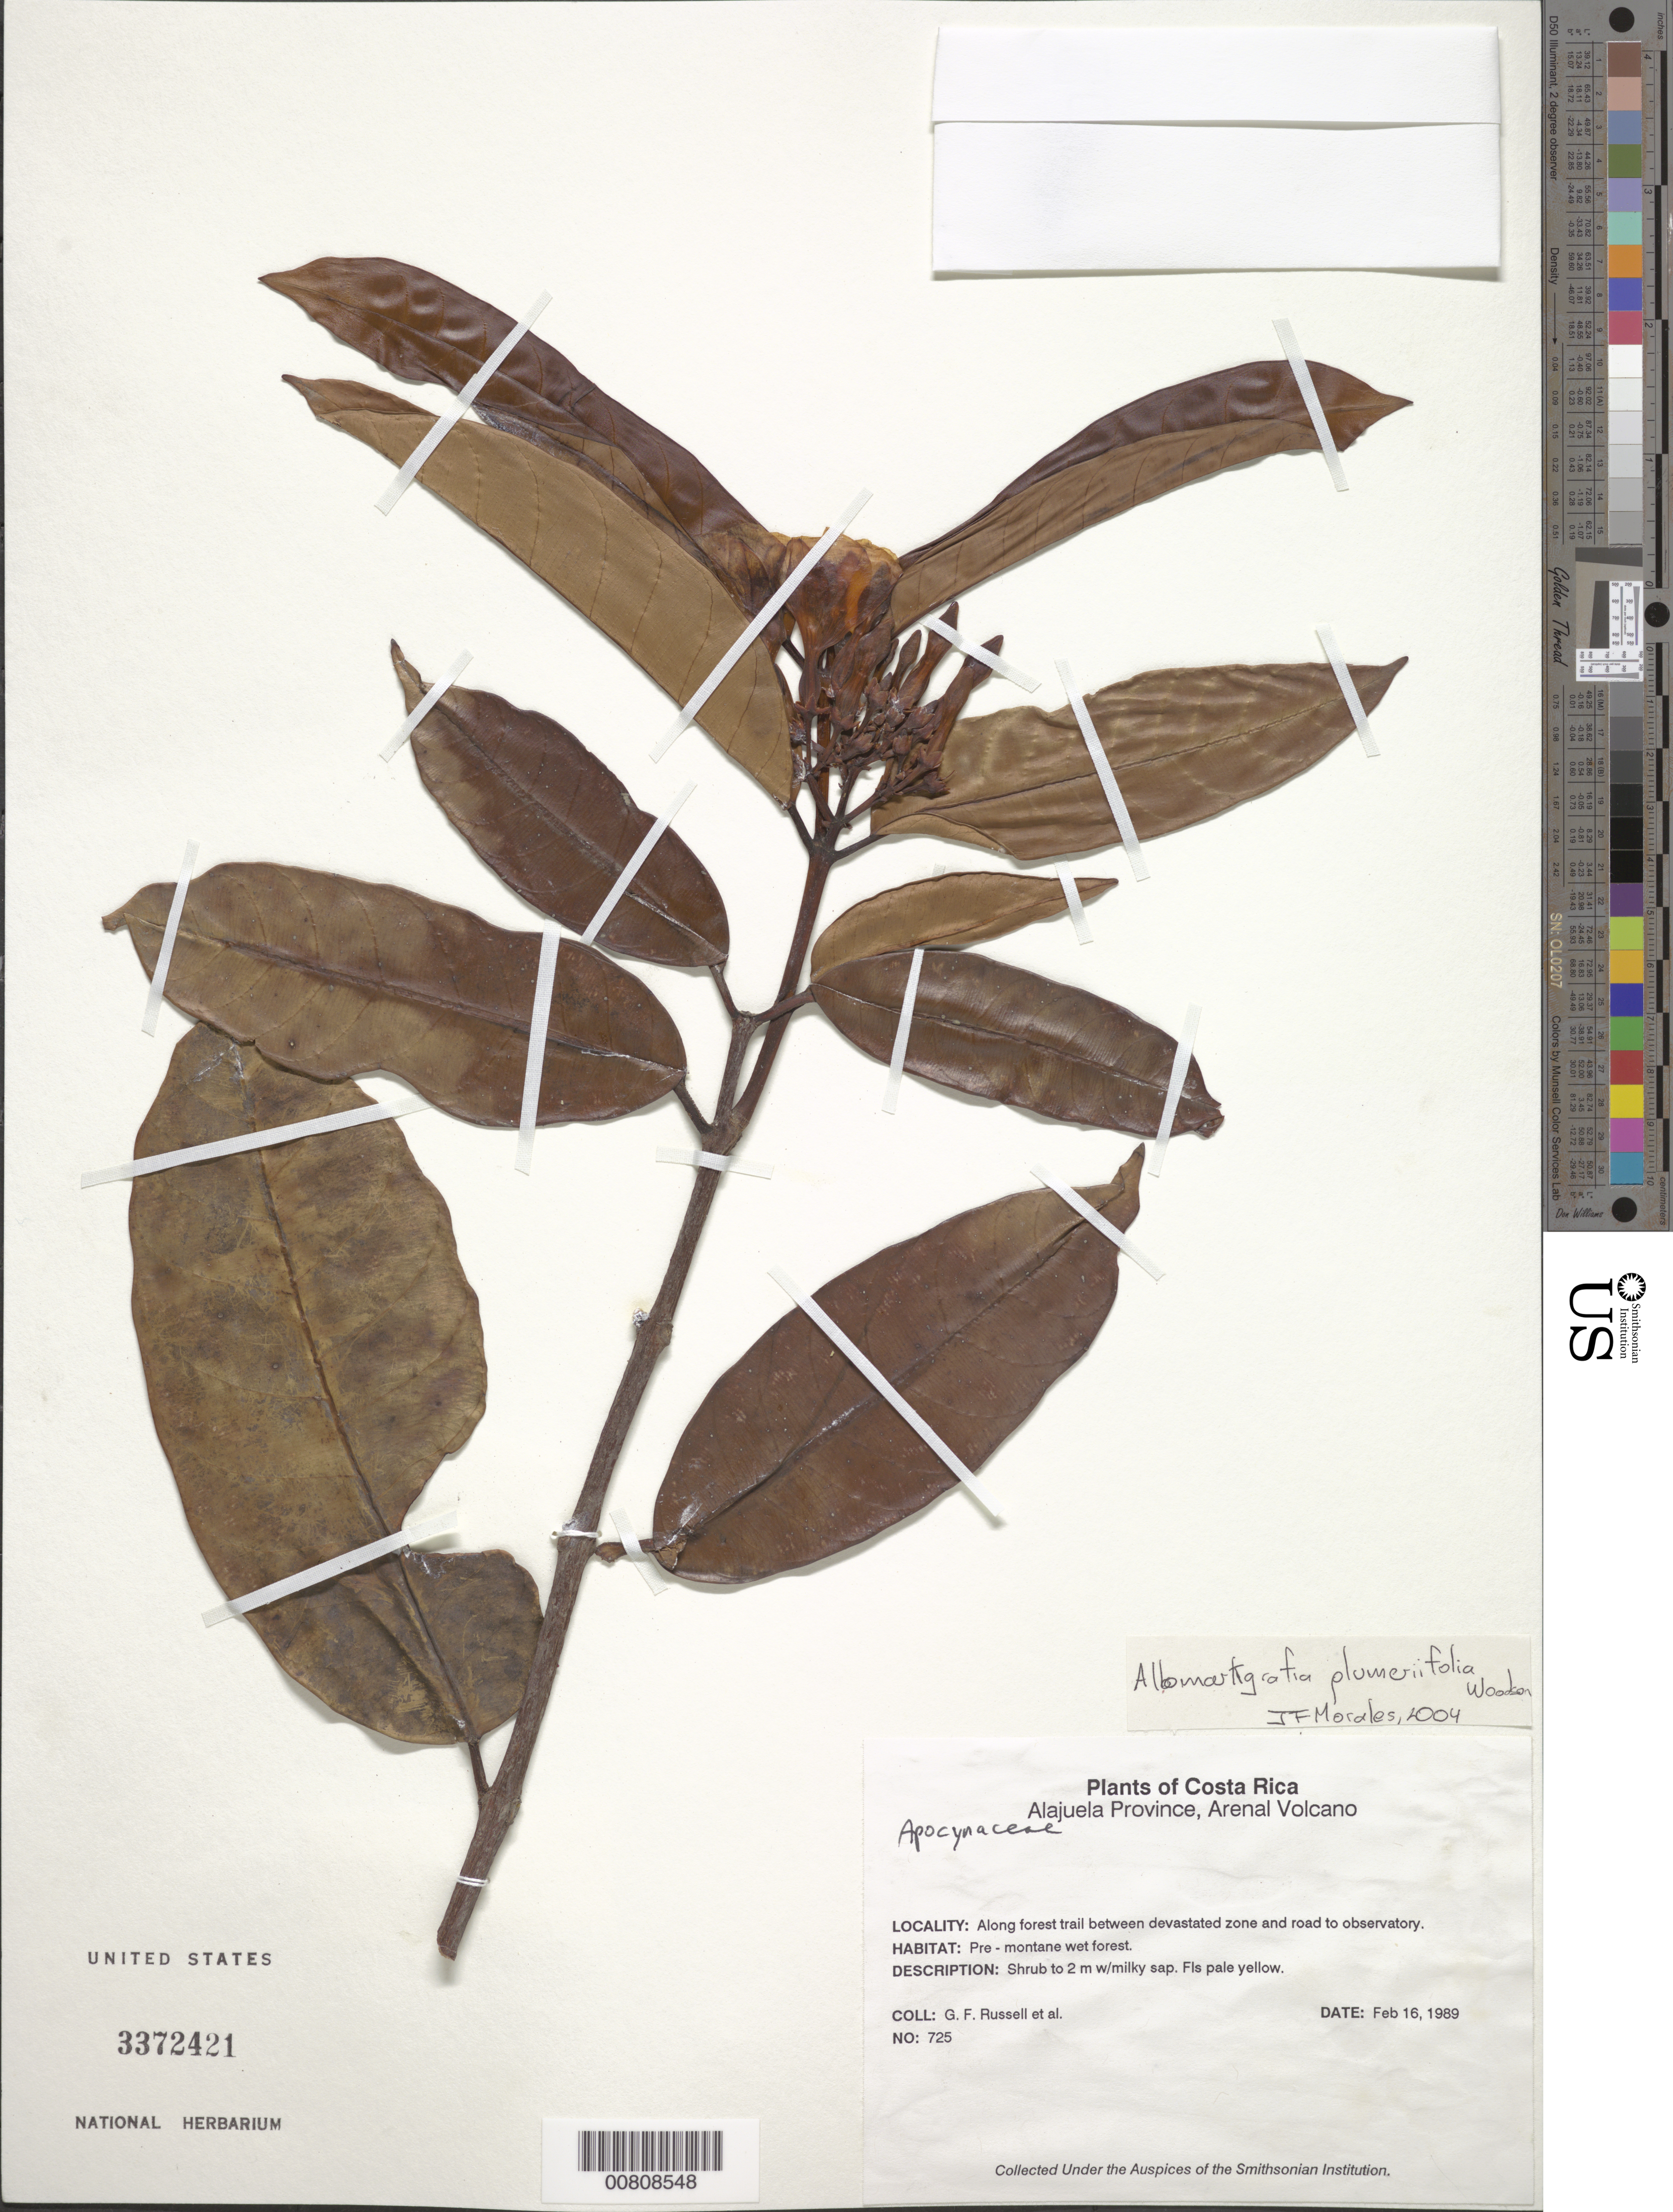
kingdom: Plantae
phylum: Tracheophyta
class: Magnoliopsida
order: Gentianales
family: Apocynaceae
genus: Allomarkgrafia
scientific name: Allomarkgrafia plumeriiflora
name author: Woodson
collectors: G. Russell & et al.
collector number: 725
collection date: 1989-02-16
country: Costa Rica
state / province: Alajuela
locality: Arenal Volcano. Along forest trail between devastated zone and road to observatory.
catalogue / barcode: US 3372421